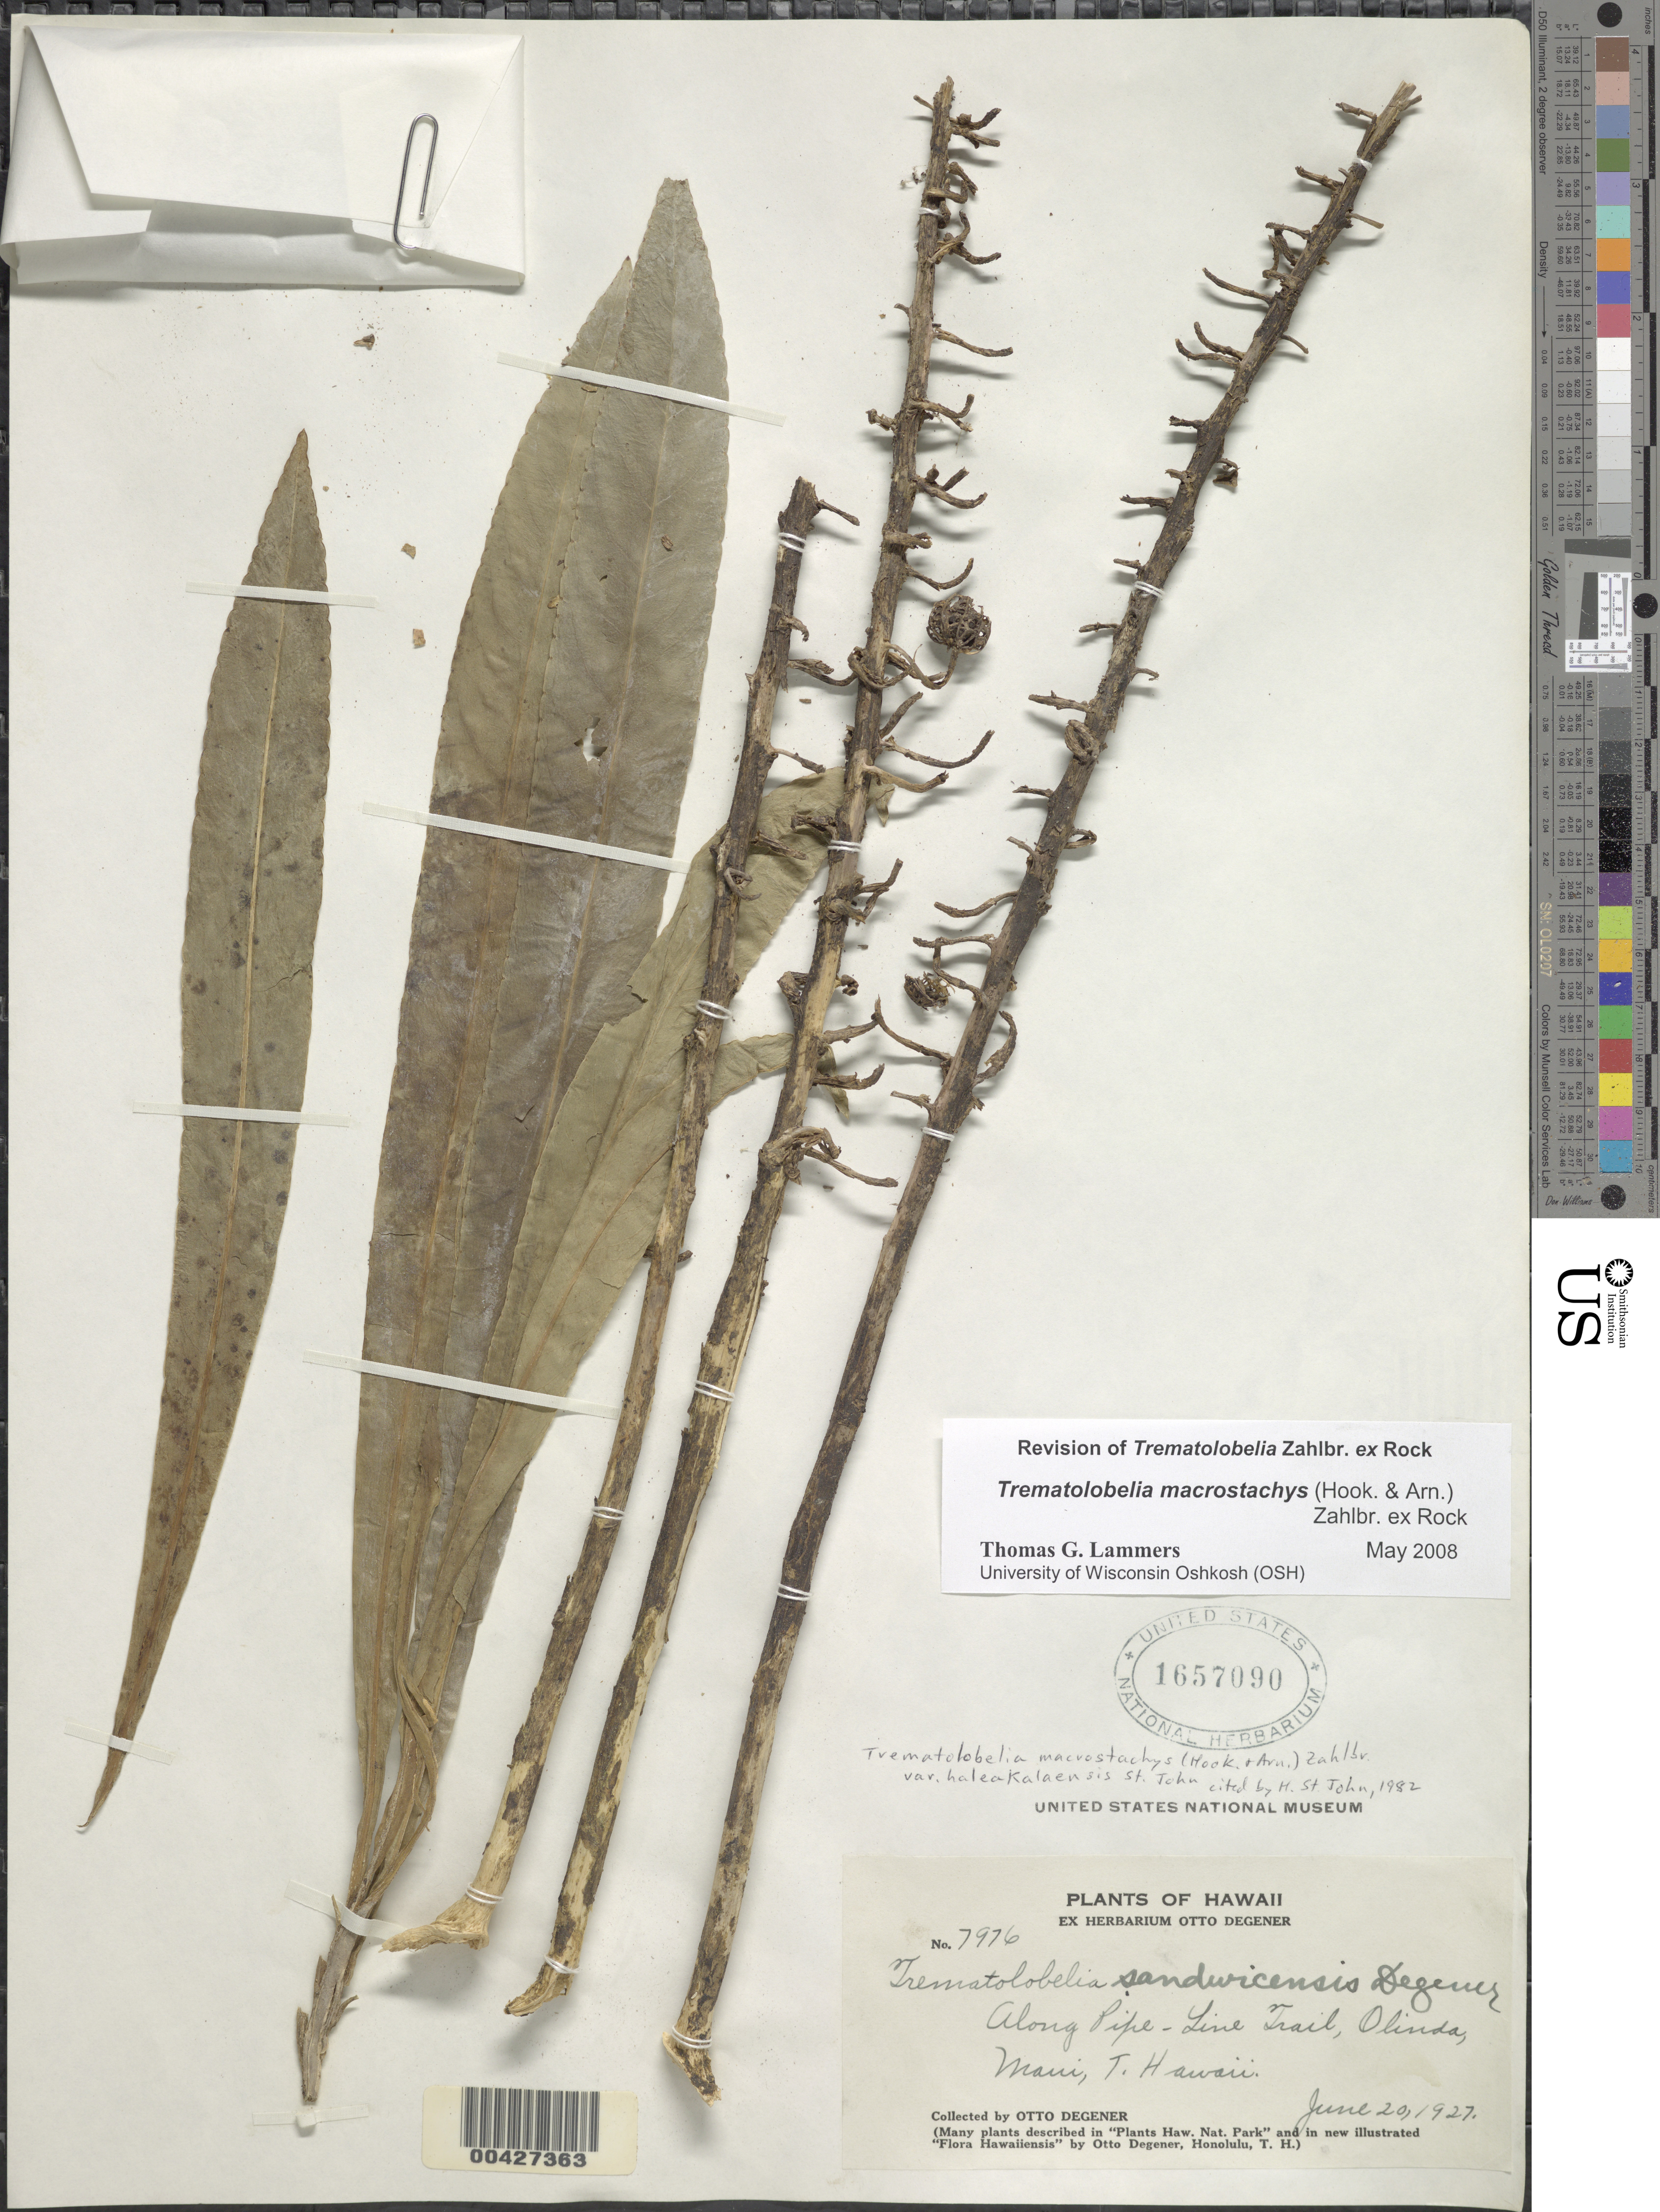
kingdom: Plantae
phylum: Tracheophyta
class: Magnoliopsida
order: Asterales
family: Campanulaceae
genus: Trematolobelia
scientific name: Trematolobelia macrostachys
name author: (Hook. & Arn.) Zahlbr. ex Rock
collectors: O. Degener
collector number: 7976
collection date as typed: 20 Jun 1927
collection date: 1927-06-20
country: United States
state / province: Hawaii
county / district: Maui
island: Maui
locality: Along Pipe-Line Trail, Olinda.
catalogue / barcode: US 1657090